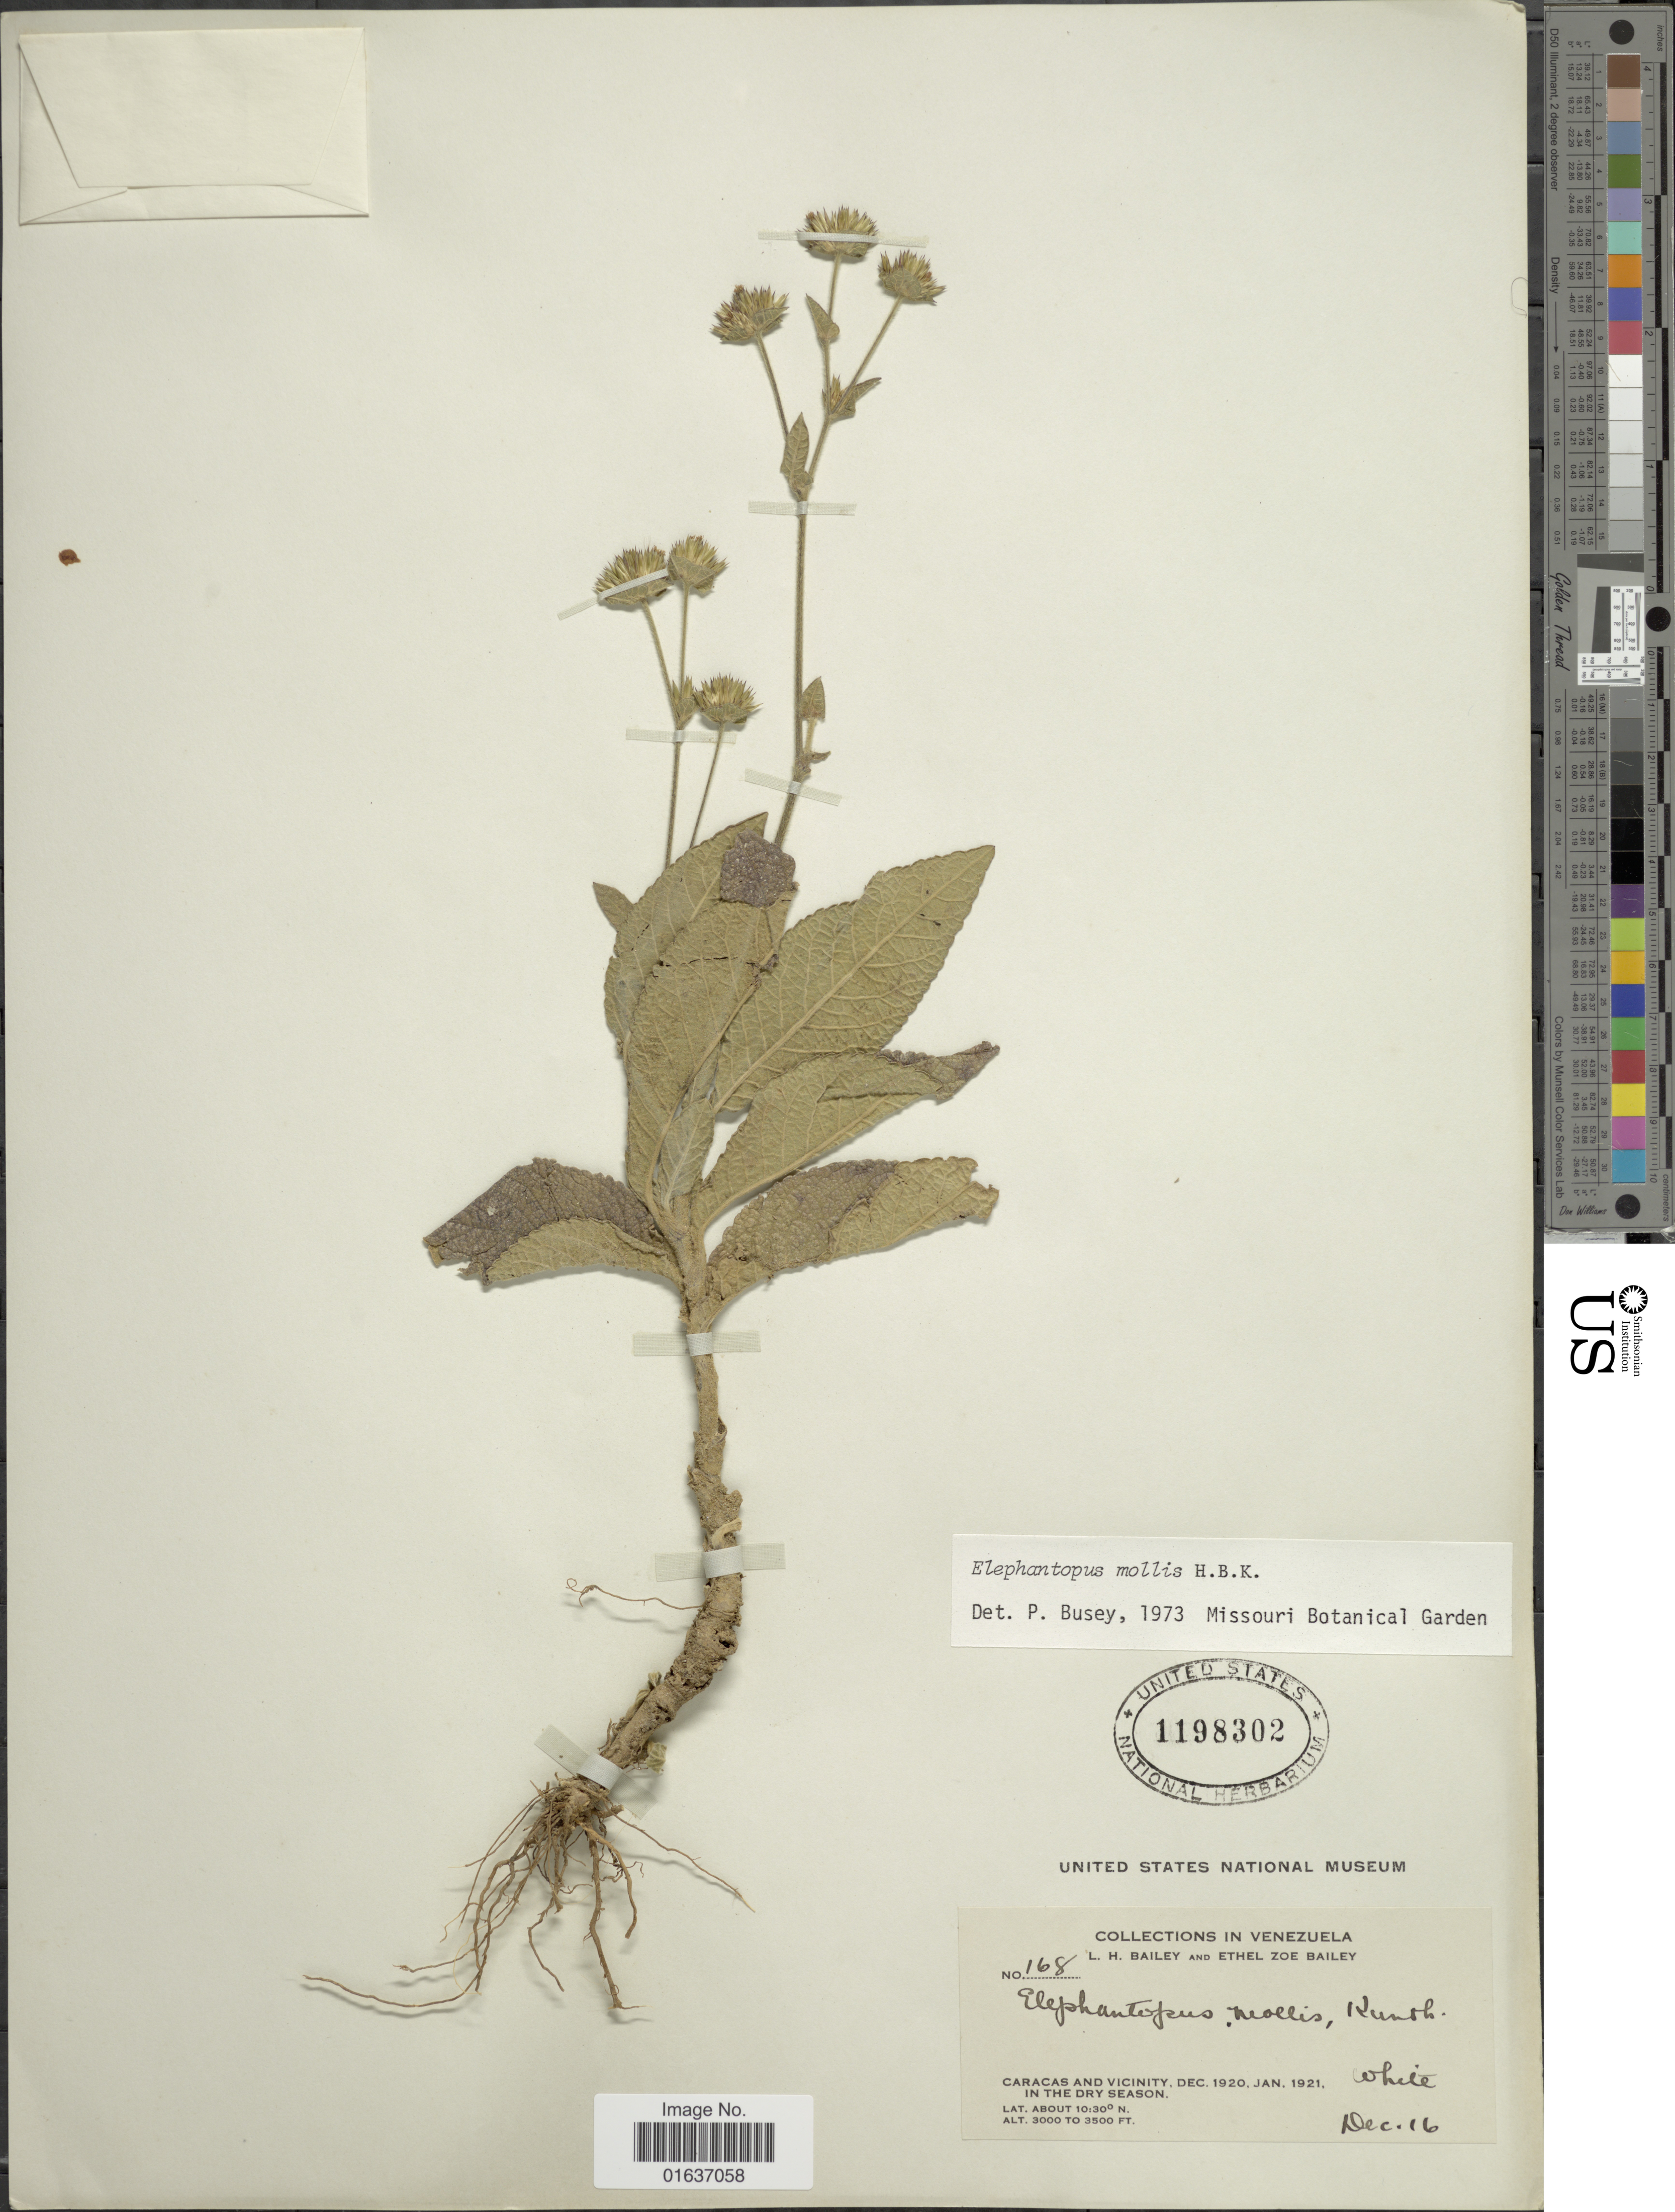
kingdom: Plantae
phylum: Tracheophyta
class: Magnoliopsida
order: Asterales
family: Asteraceae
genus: Elephantopus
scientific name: Elephantopus mollis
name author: Kunth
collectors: L. H. Bailey & E. Z. Bailey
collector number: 168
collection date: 1920-12-16/1921-01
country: Venezuela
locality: Caracas and Vicinity, in the dry season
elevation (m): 914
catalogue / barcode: US 1198302